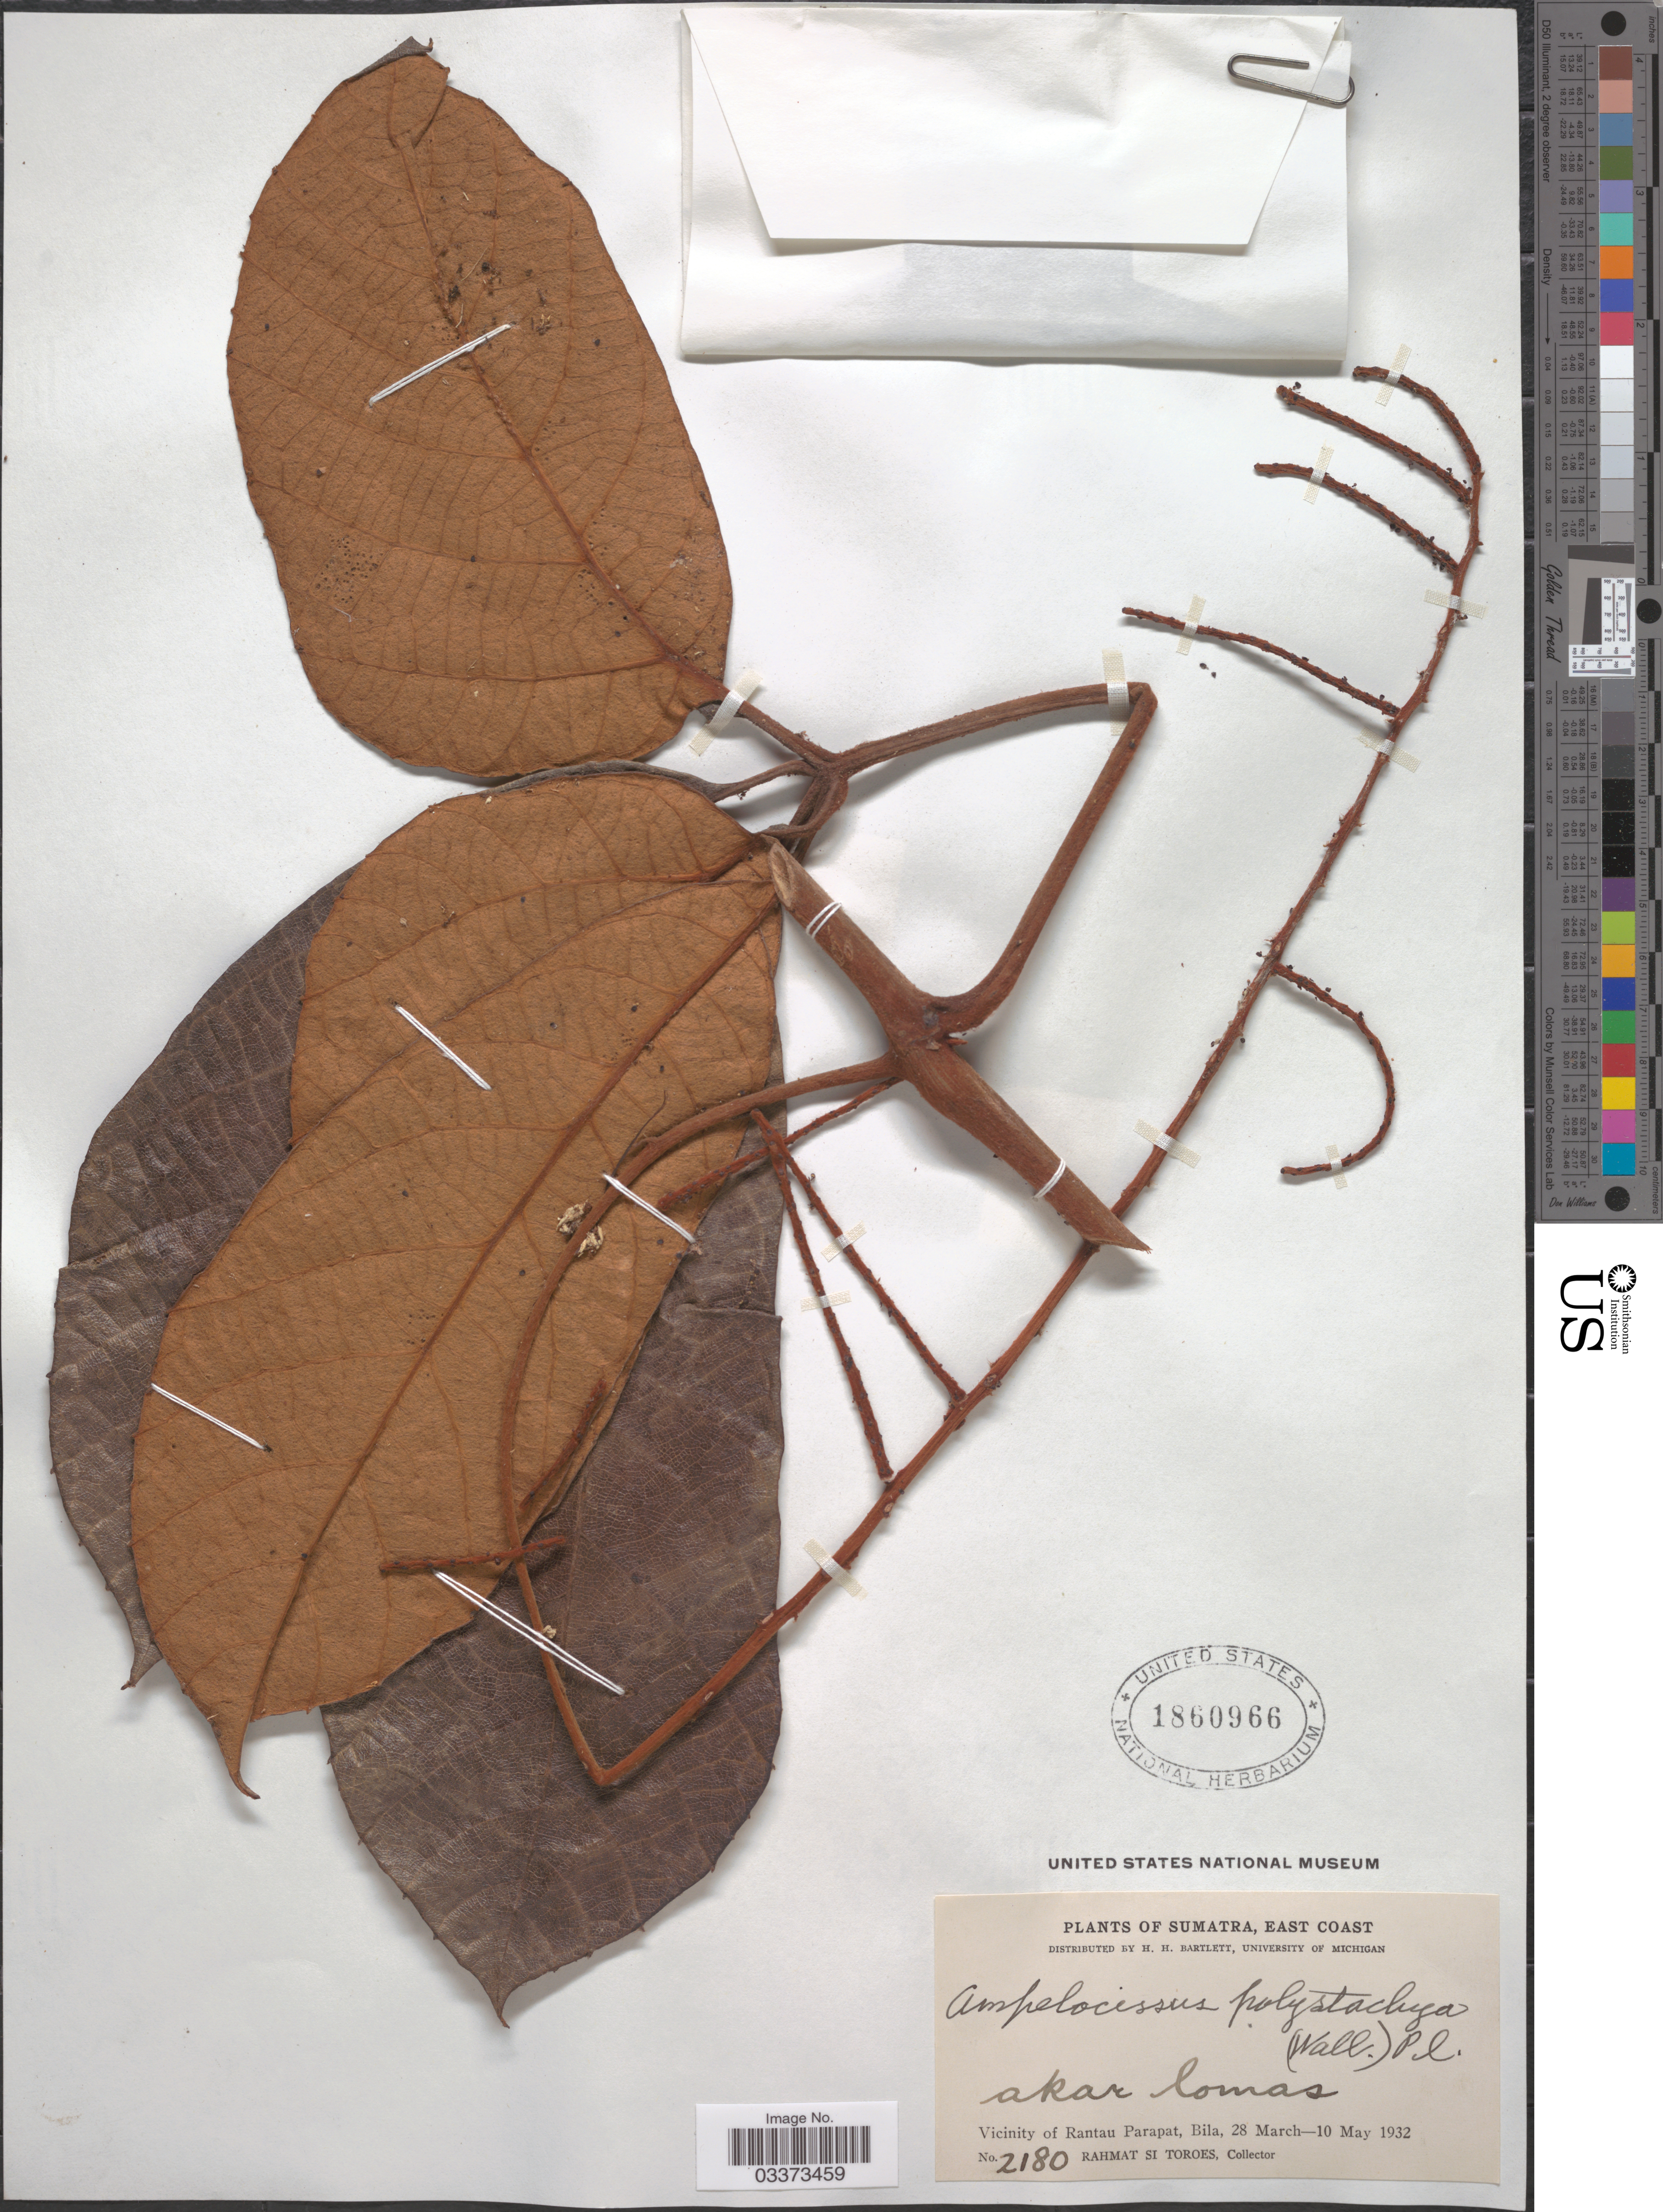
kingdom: Plantae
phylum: Tracheophyta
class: Magnoliopsida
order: Vitales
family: Vitaceae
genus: Ampelocissus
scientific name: Ampelocissus polystachya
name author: Planch.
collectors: Rahmat Si Boeea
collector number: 2180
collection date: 1932-03-28/1932-05-10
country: Indonesia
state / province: Sumatra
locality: East Coast. Vicinity of Rantau Parapat, Bila.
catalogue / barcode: US 1860966